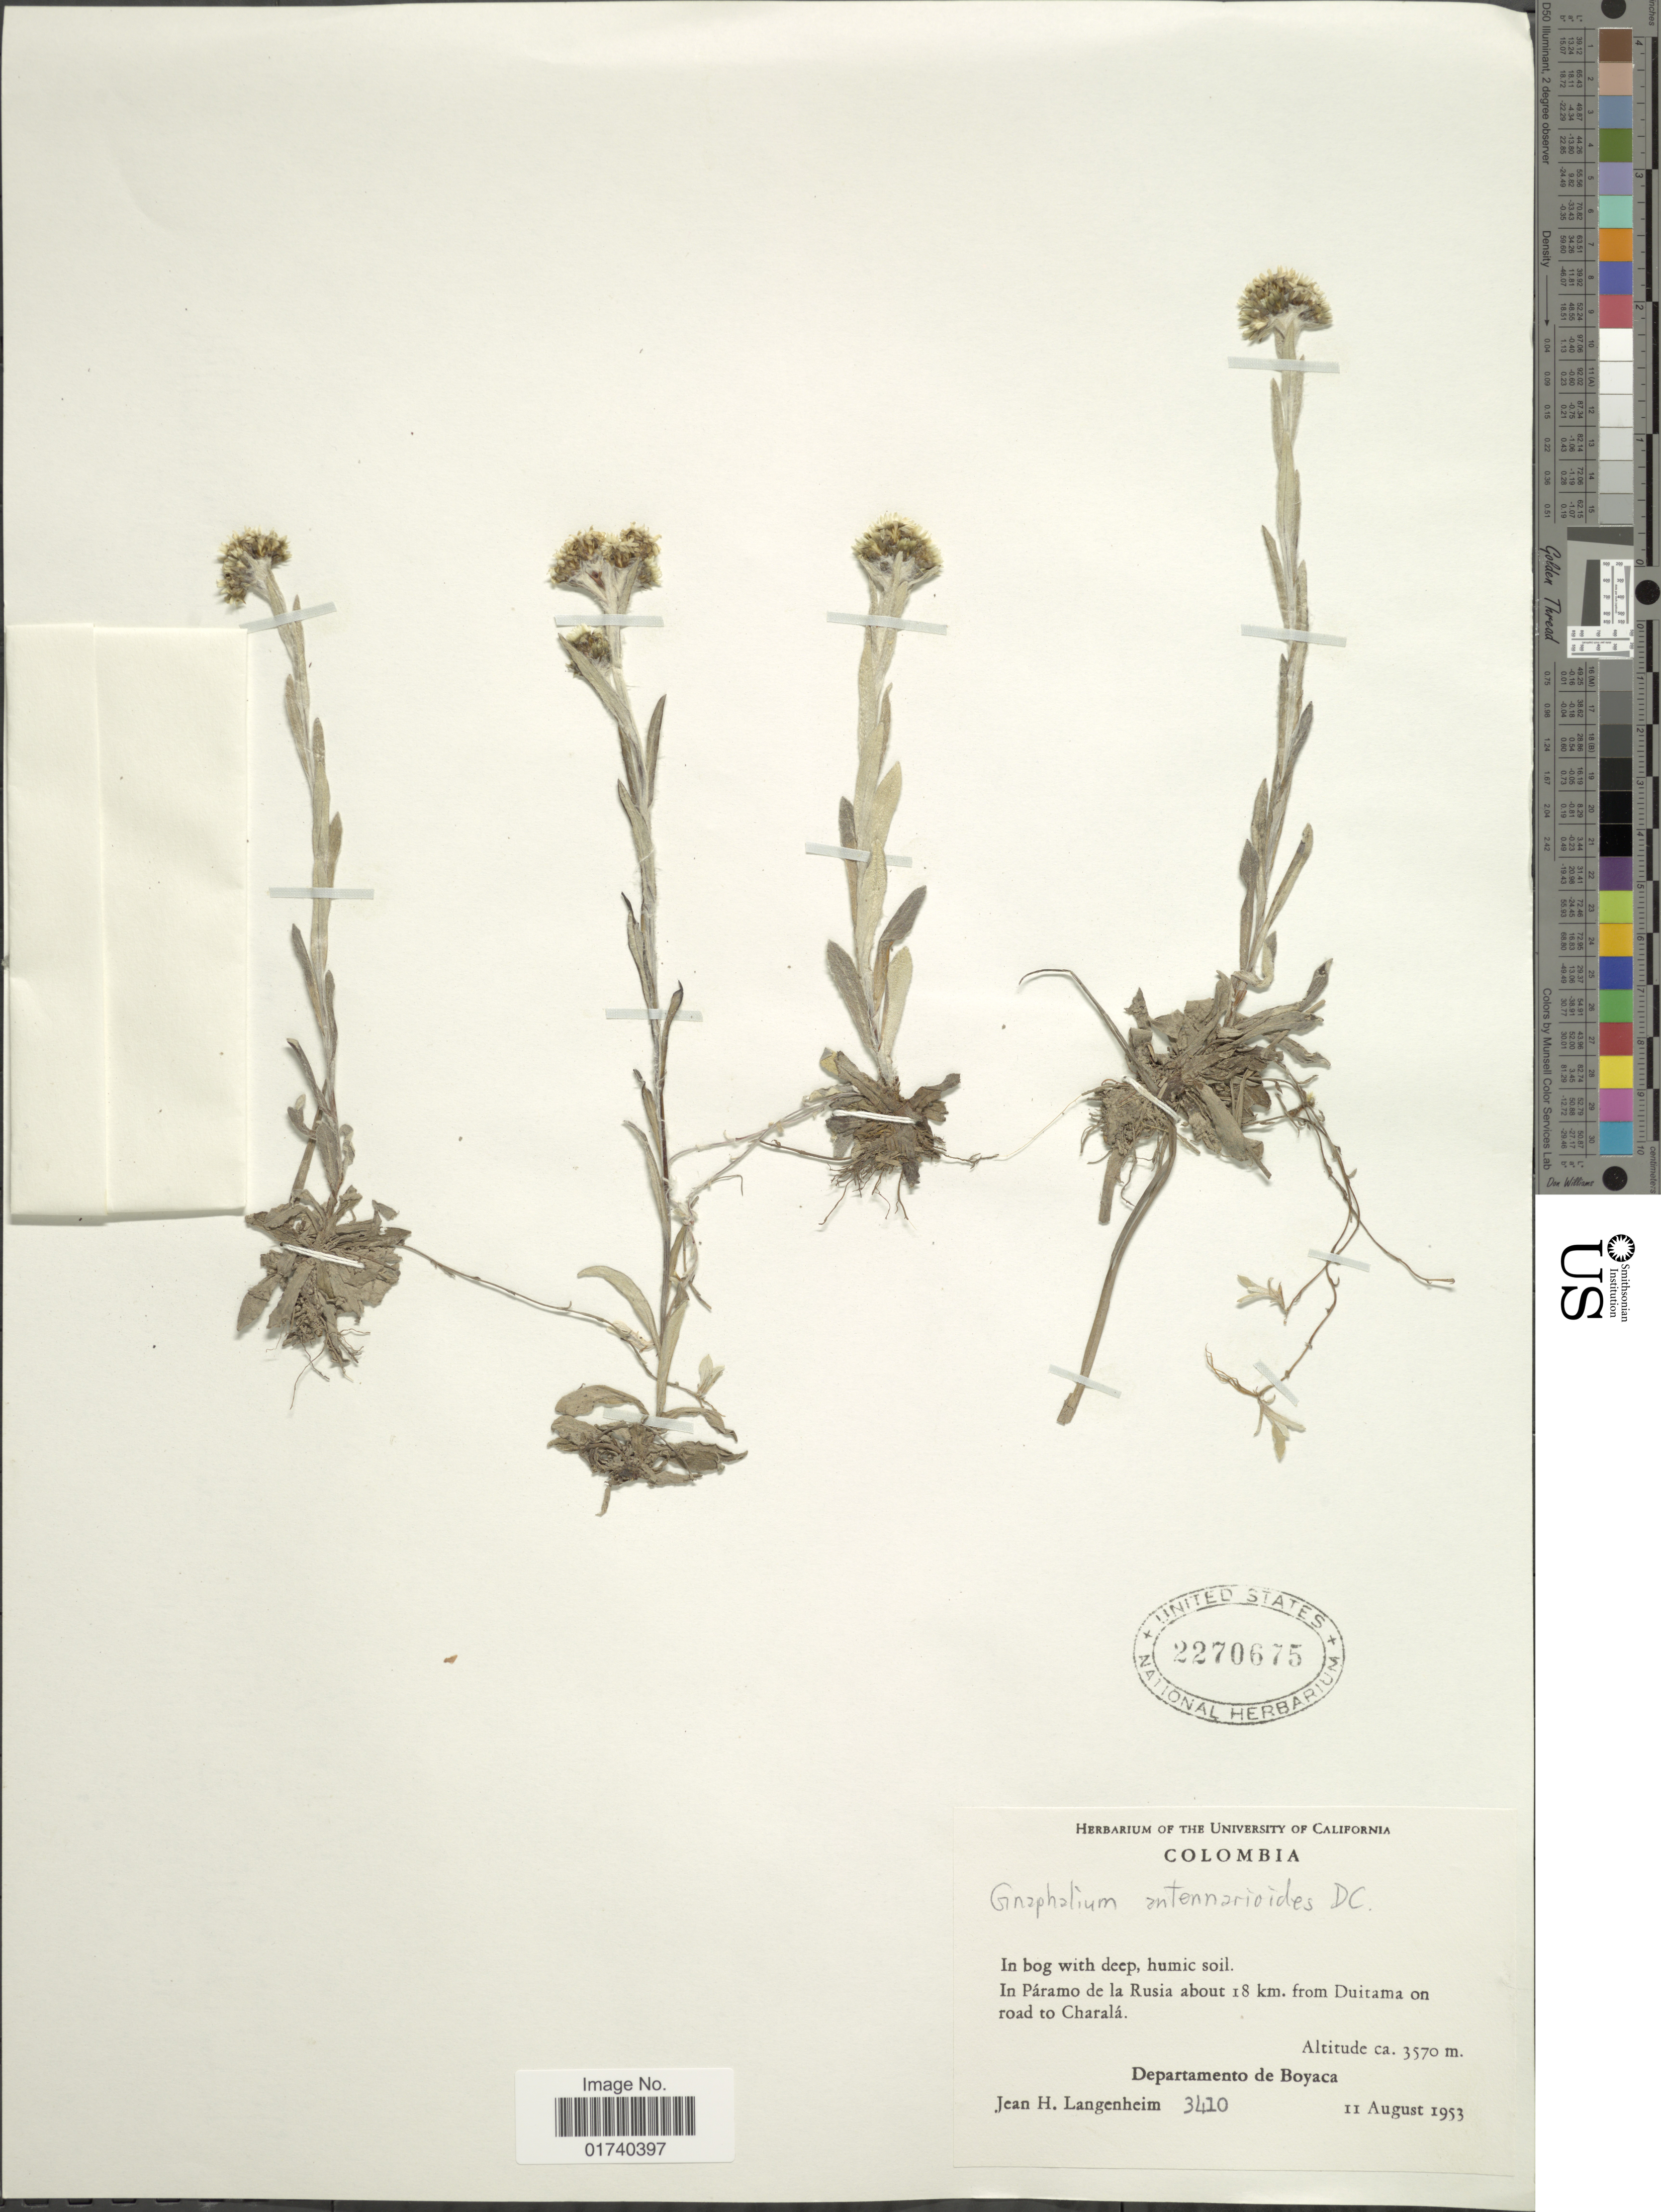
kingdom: Plantae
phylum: Tracheophyta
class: Magnoliopsida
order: Asterales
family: Asteraceae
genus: Chryselium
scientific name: Chryselium gnaphalioides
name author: (Kunth) Urtubey & S.E. Freire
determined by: Nesom, Guy L.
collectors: J. H. Langenheim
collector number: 3410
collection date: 1953-08-11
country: Colombia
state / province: Boyacá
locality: In Paramo de la Rusia about 18 km from Duitama on road to Charala.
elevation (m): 3570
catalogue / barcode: US 2270675